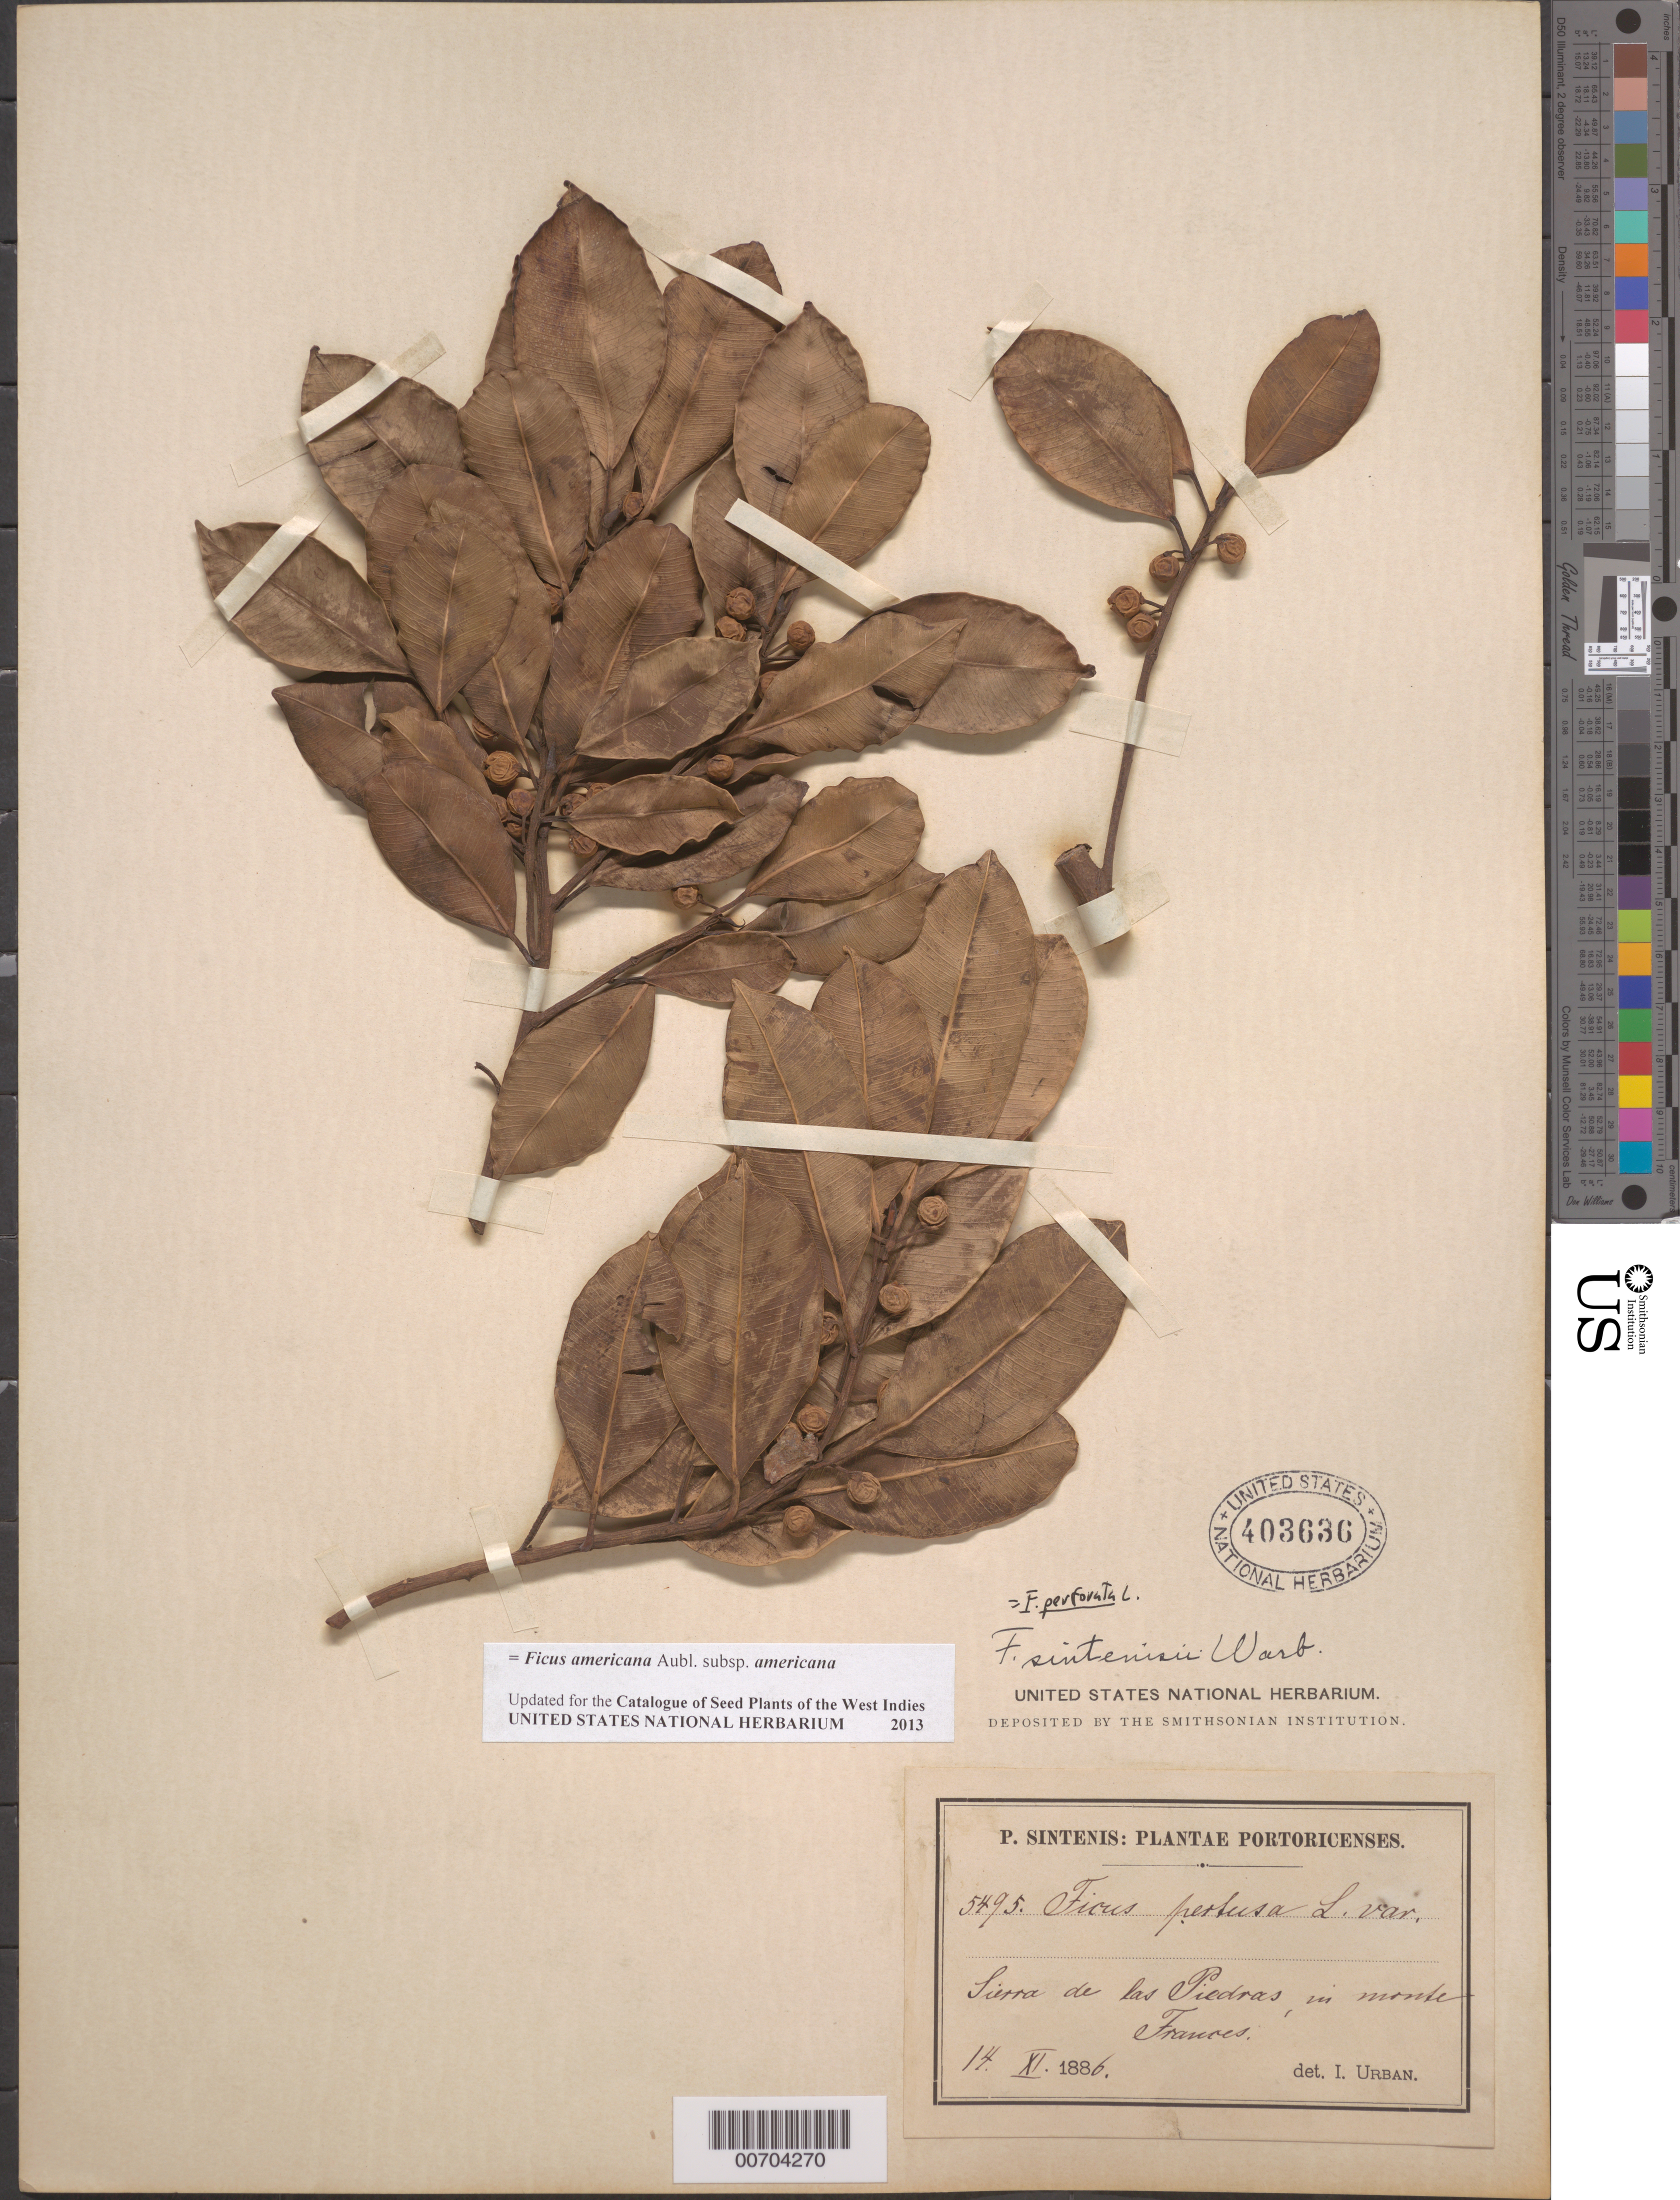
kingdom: Plantae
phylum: Tracheophyta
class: Magnoliopsida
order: Rosales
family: Moraceae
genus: Ficus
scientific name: Ficus perforata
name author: L.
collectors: P. Sintenis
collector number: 5495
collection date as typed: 14 Nov 1886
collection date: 1886-11-14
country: Puerto Rico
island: Greater Antilles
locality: Sierra de las Piedras, in monte Frances.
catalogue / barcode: US 403636